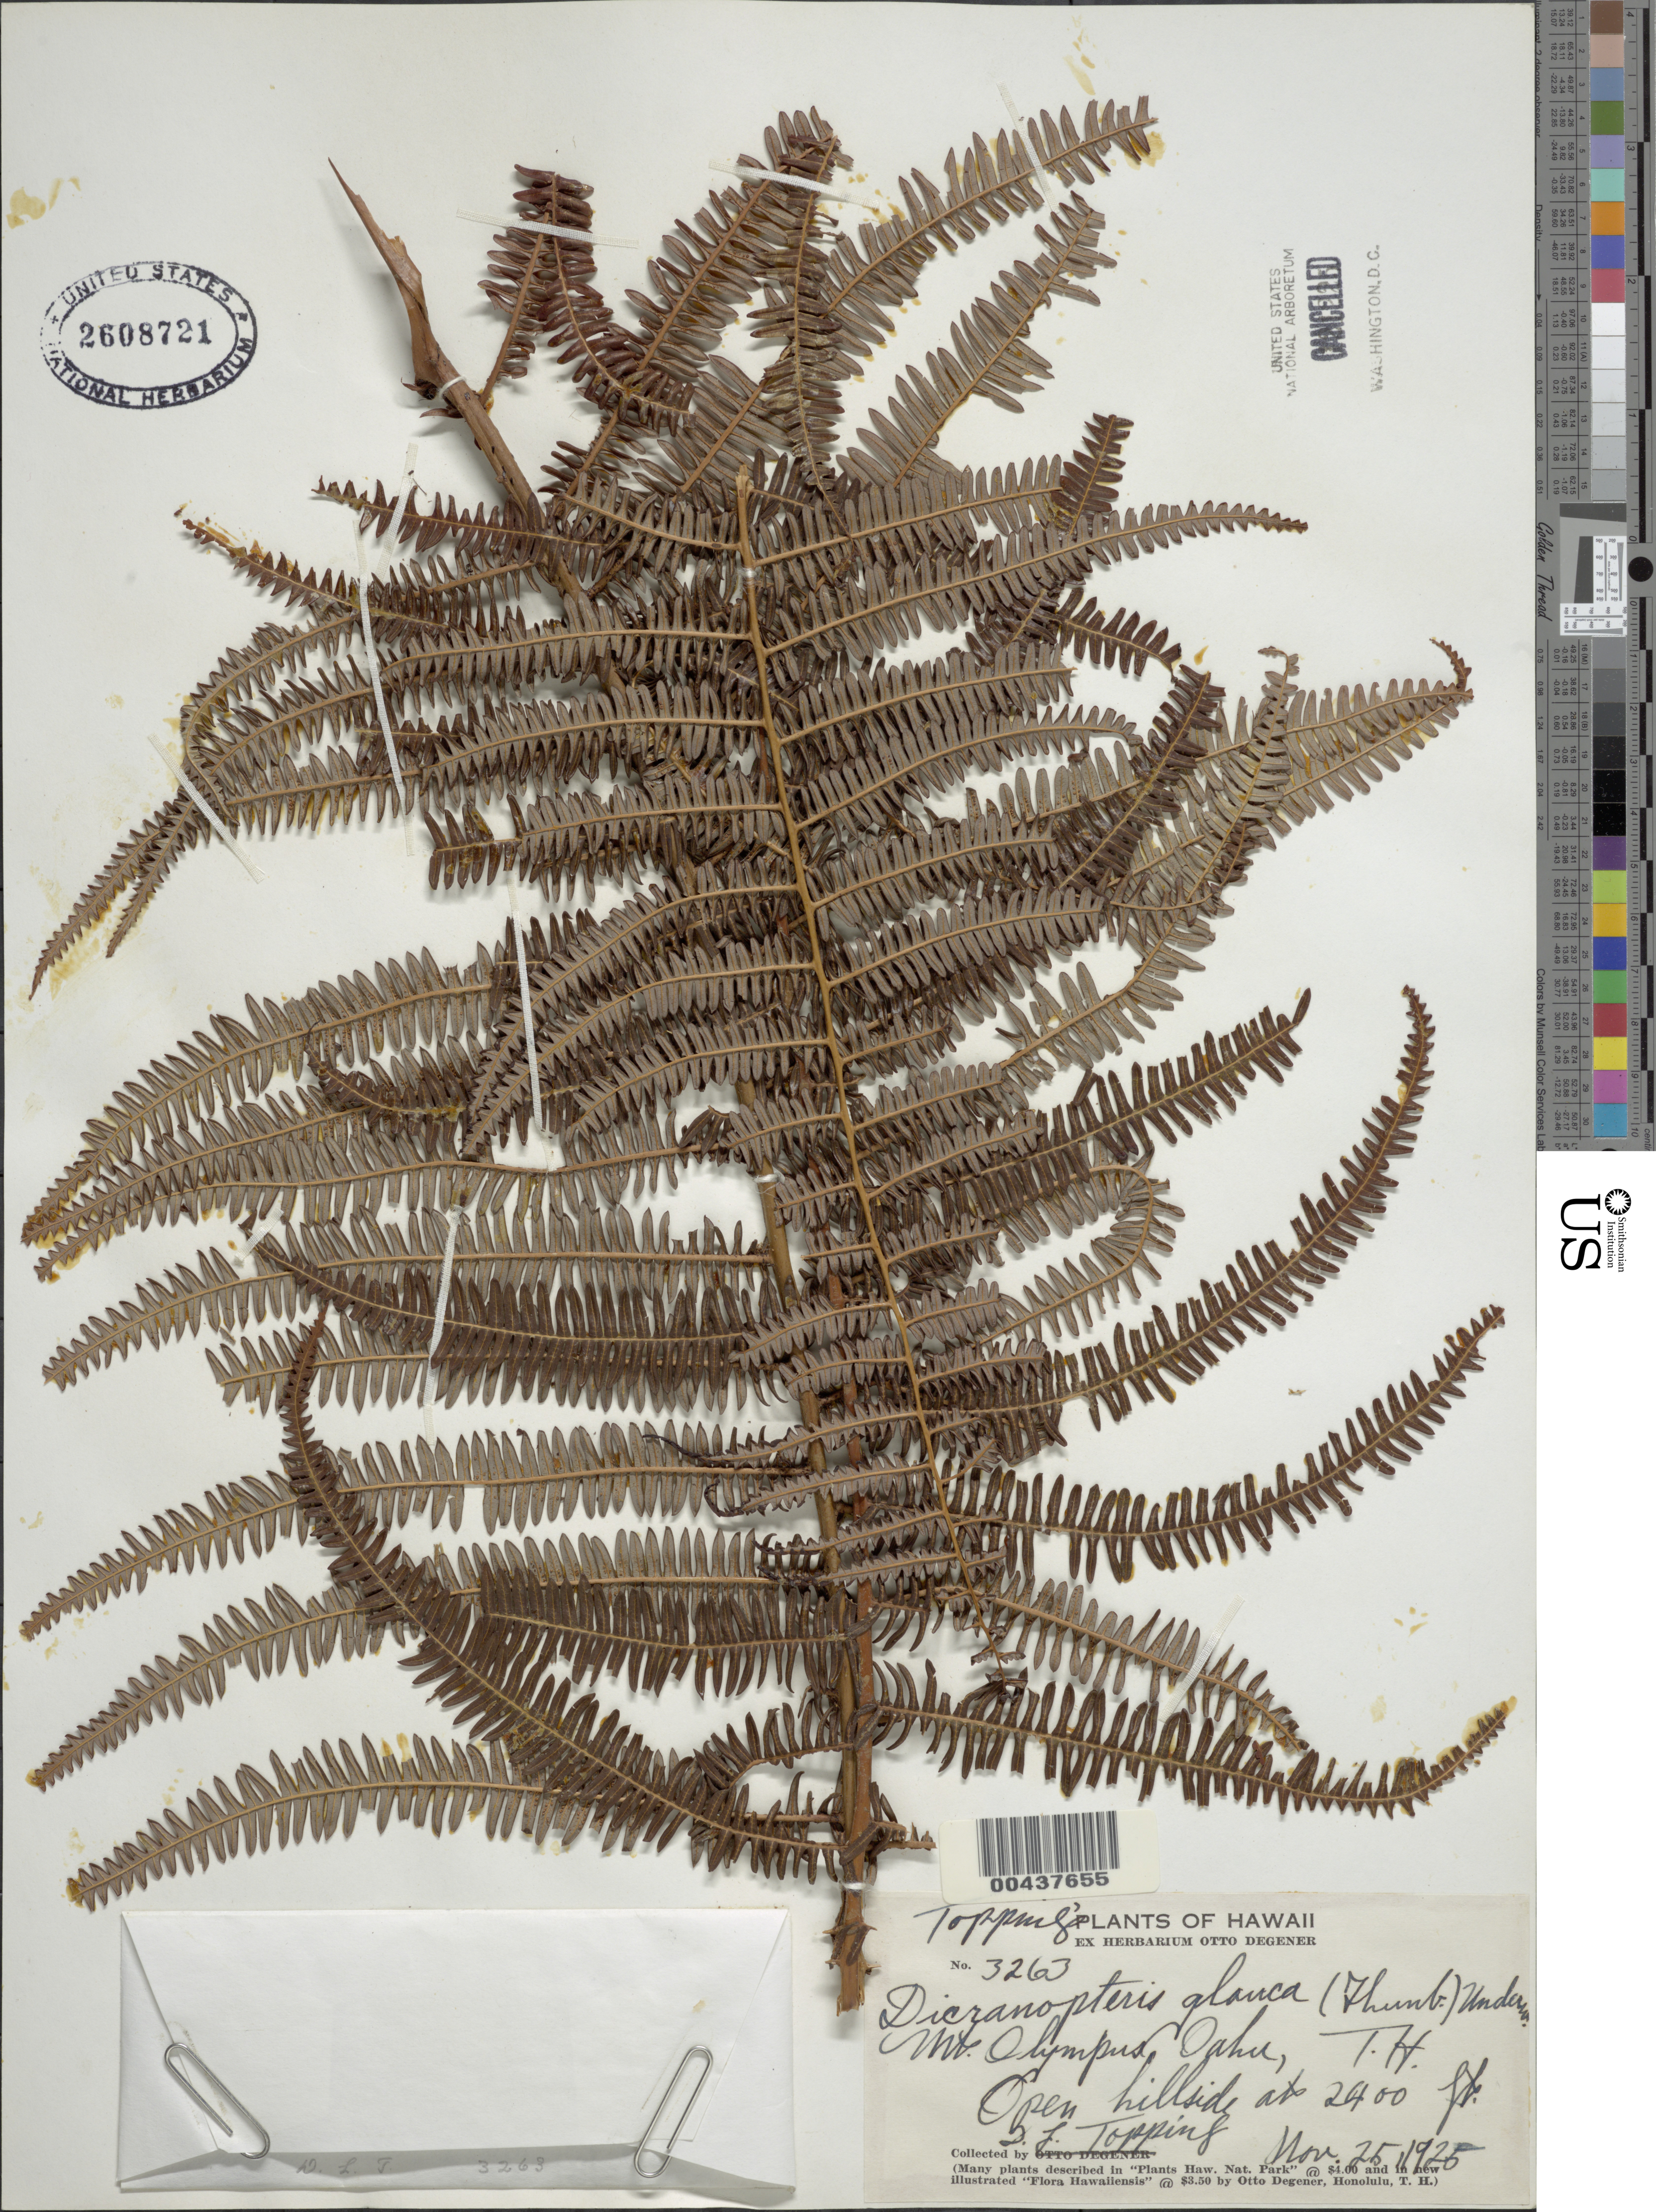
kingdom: Plantae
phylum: Tracheophyta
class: Polypodiopsida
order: Gleicheniales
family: Gleicheniaceae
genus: Diplopterygium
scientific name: Diplopterygium glaucum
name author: (Thunb. ex Houtt.) Nakai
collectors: D. L. Topping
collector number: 3263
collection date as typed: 25 Nov 1925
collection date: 1925-11-25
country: United States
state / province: Hawaii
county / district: Honolulu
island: Oahu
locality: Mount Olympus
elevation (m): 732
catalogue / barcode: US 2608721